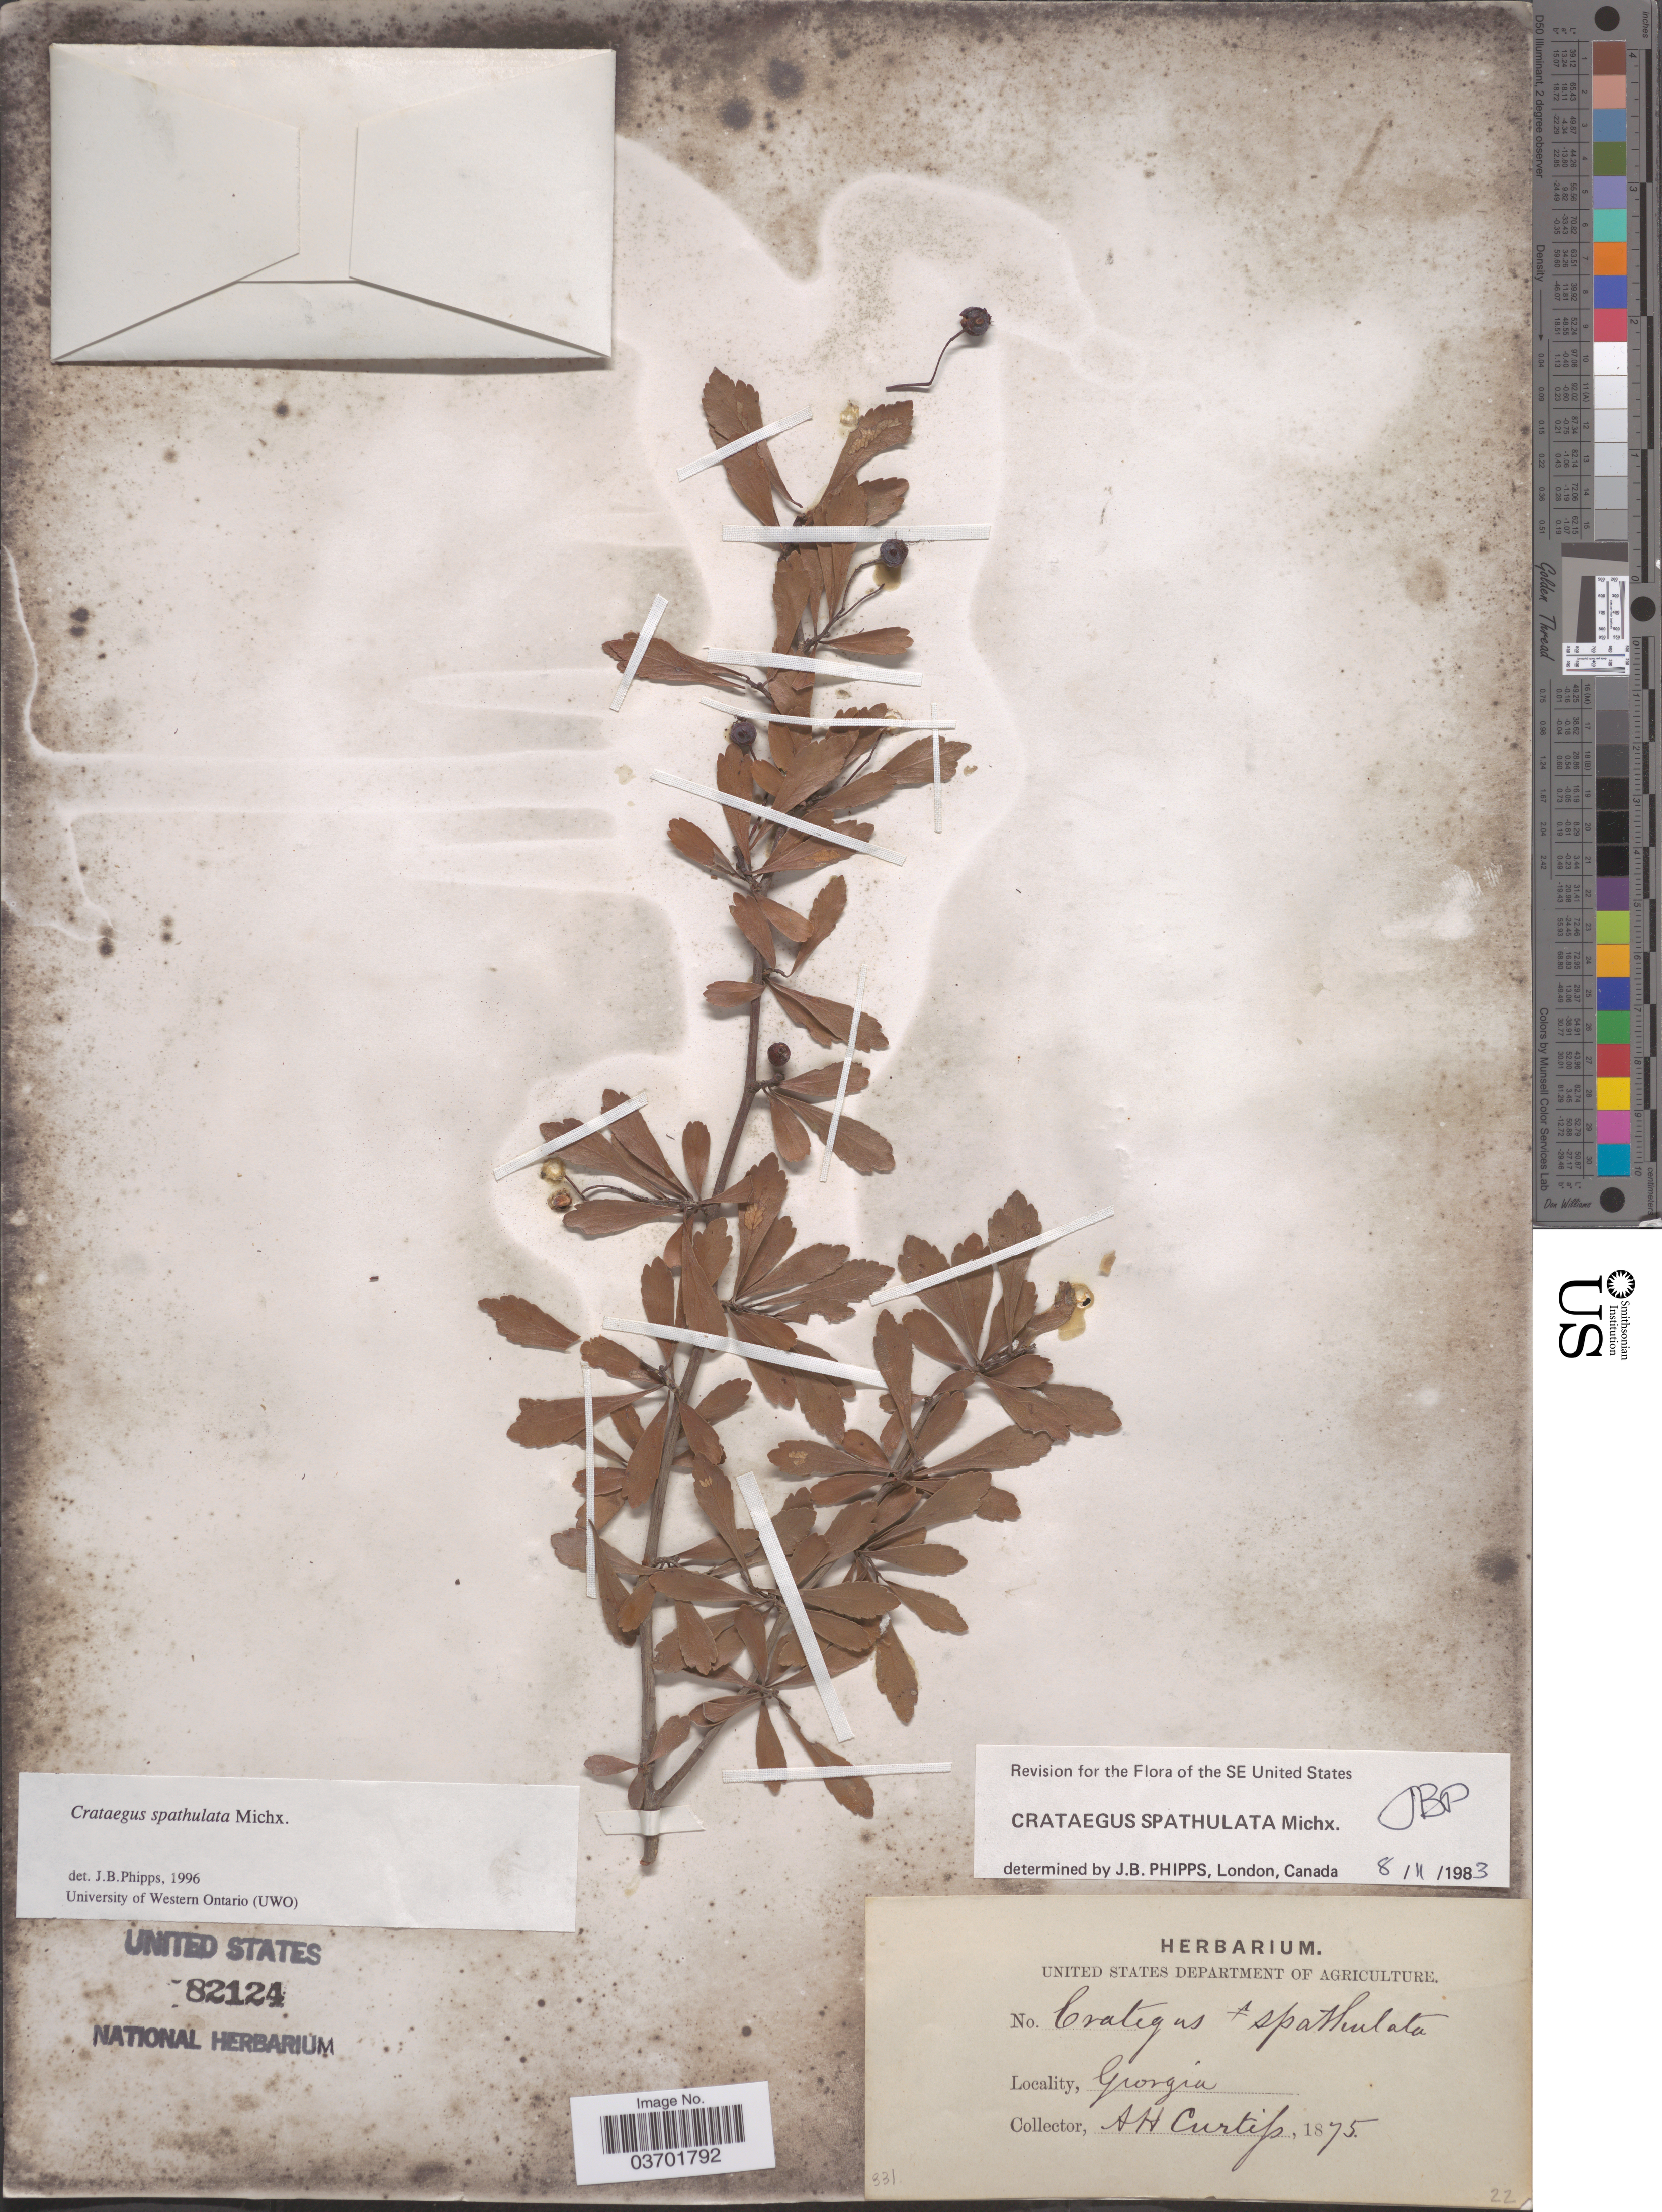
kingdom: Plantae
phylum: Tracheophyta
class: Magnoliopsida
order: Rosales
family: Rosaceae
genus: Crataegus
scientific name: Crataegus spathulata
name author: Michx.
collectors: A. H. Curtiss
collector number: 331/22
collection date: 1875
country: United States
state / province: Georgia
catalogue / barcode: US 82124